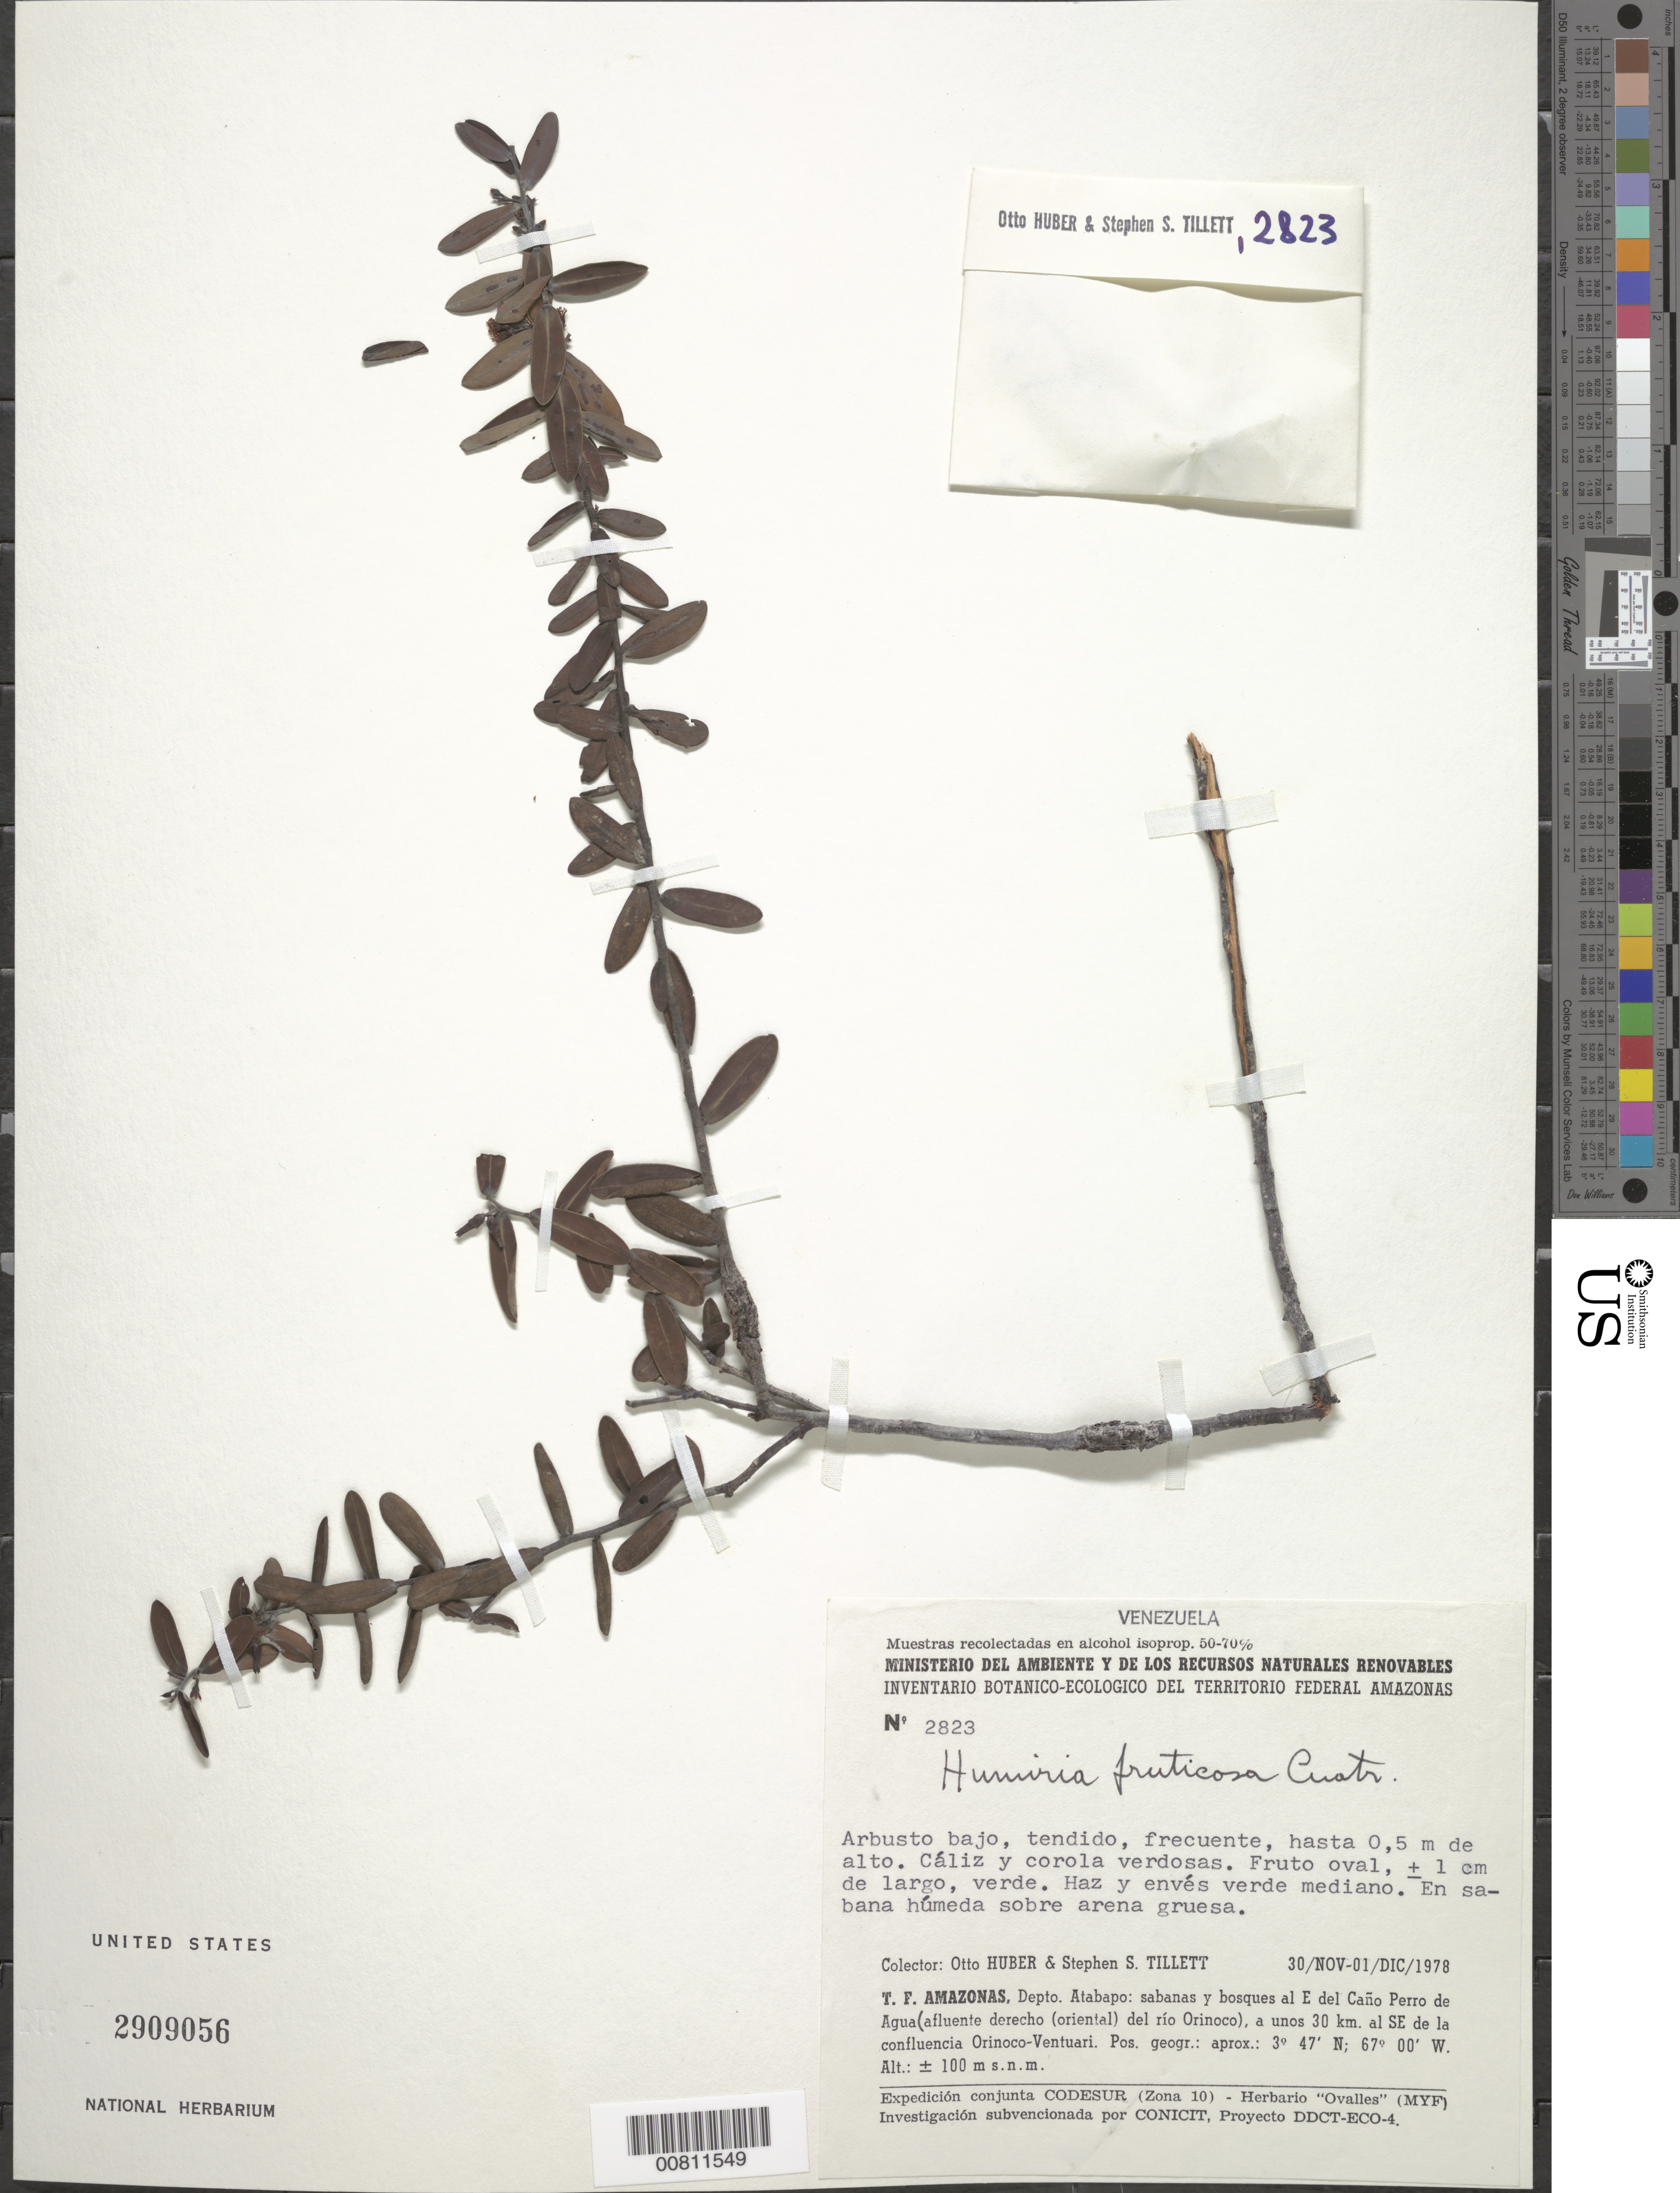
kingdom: Plantae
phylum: Tracheophyta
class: Magnoliopsida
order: Malpighiales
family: Humiriaceae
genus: Humiria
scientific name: Humiria fruticosa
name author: Cuatrec.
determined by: Cuatrecasas, J.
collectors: O. Huber & S. S. Tillett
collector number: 2823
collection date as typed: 30-Nov-78 to 1-Dec-78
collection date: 1978-11-30/1978-12-01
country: Venezuela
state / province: Amazonas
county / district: Atabapo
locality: E del Caño Perro de Agua, 30 km SE de la confluencia Orinoco-Ventuari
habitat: Sabanas y bosques, en sabana húmeda sobre arena gruesa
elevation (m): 100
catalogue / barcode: US 2909056